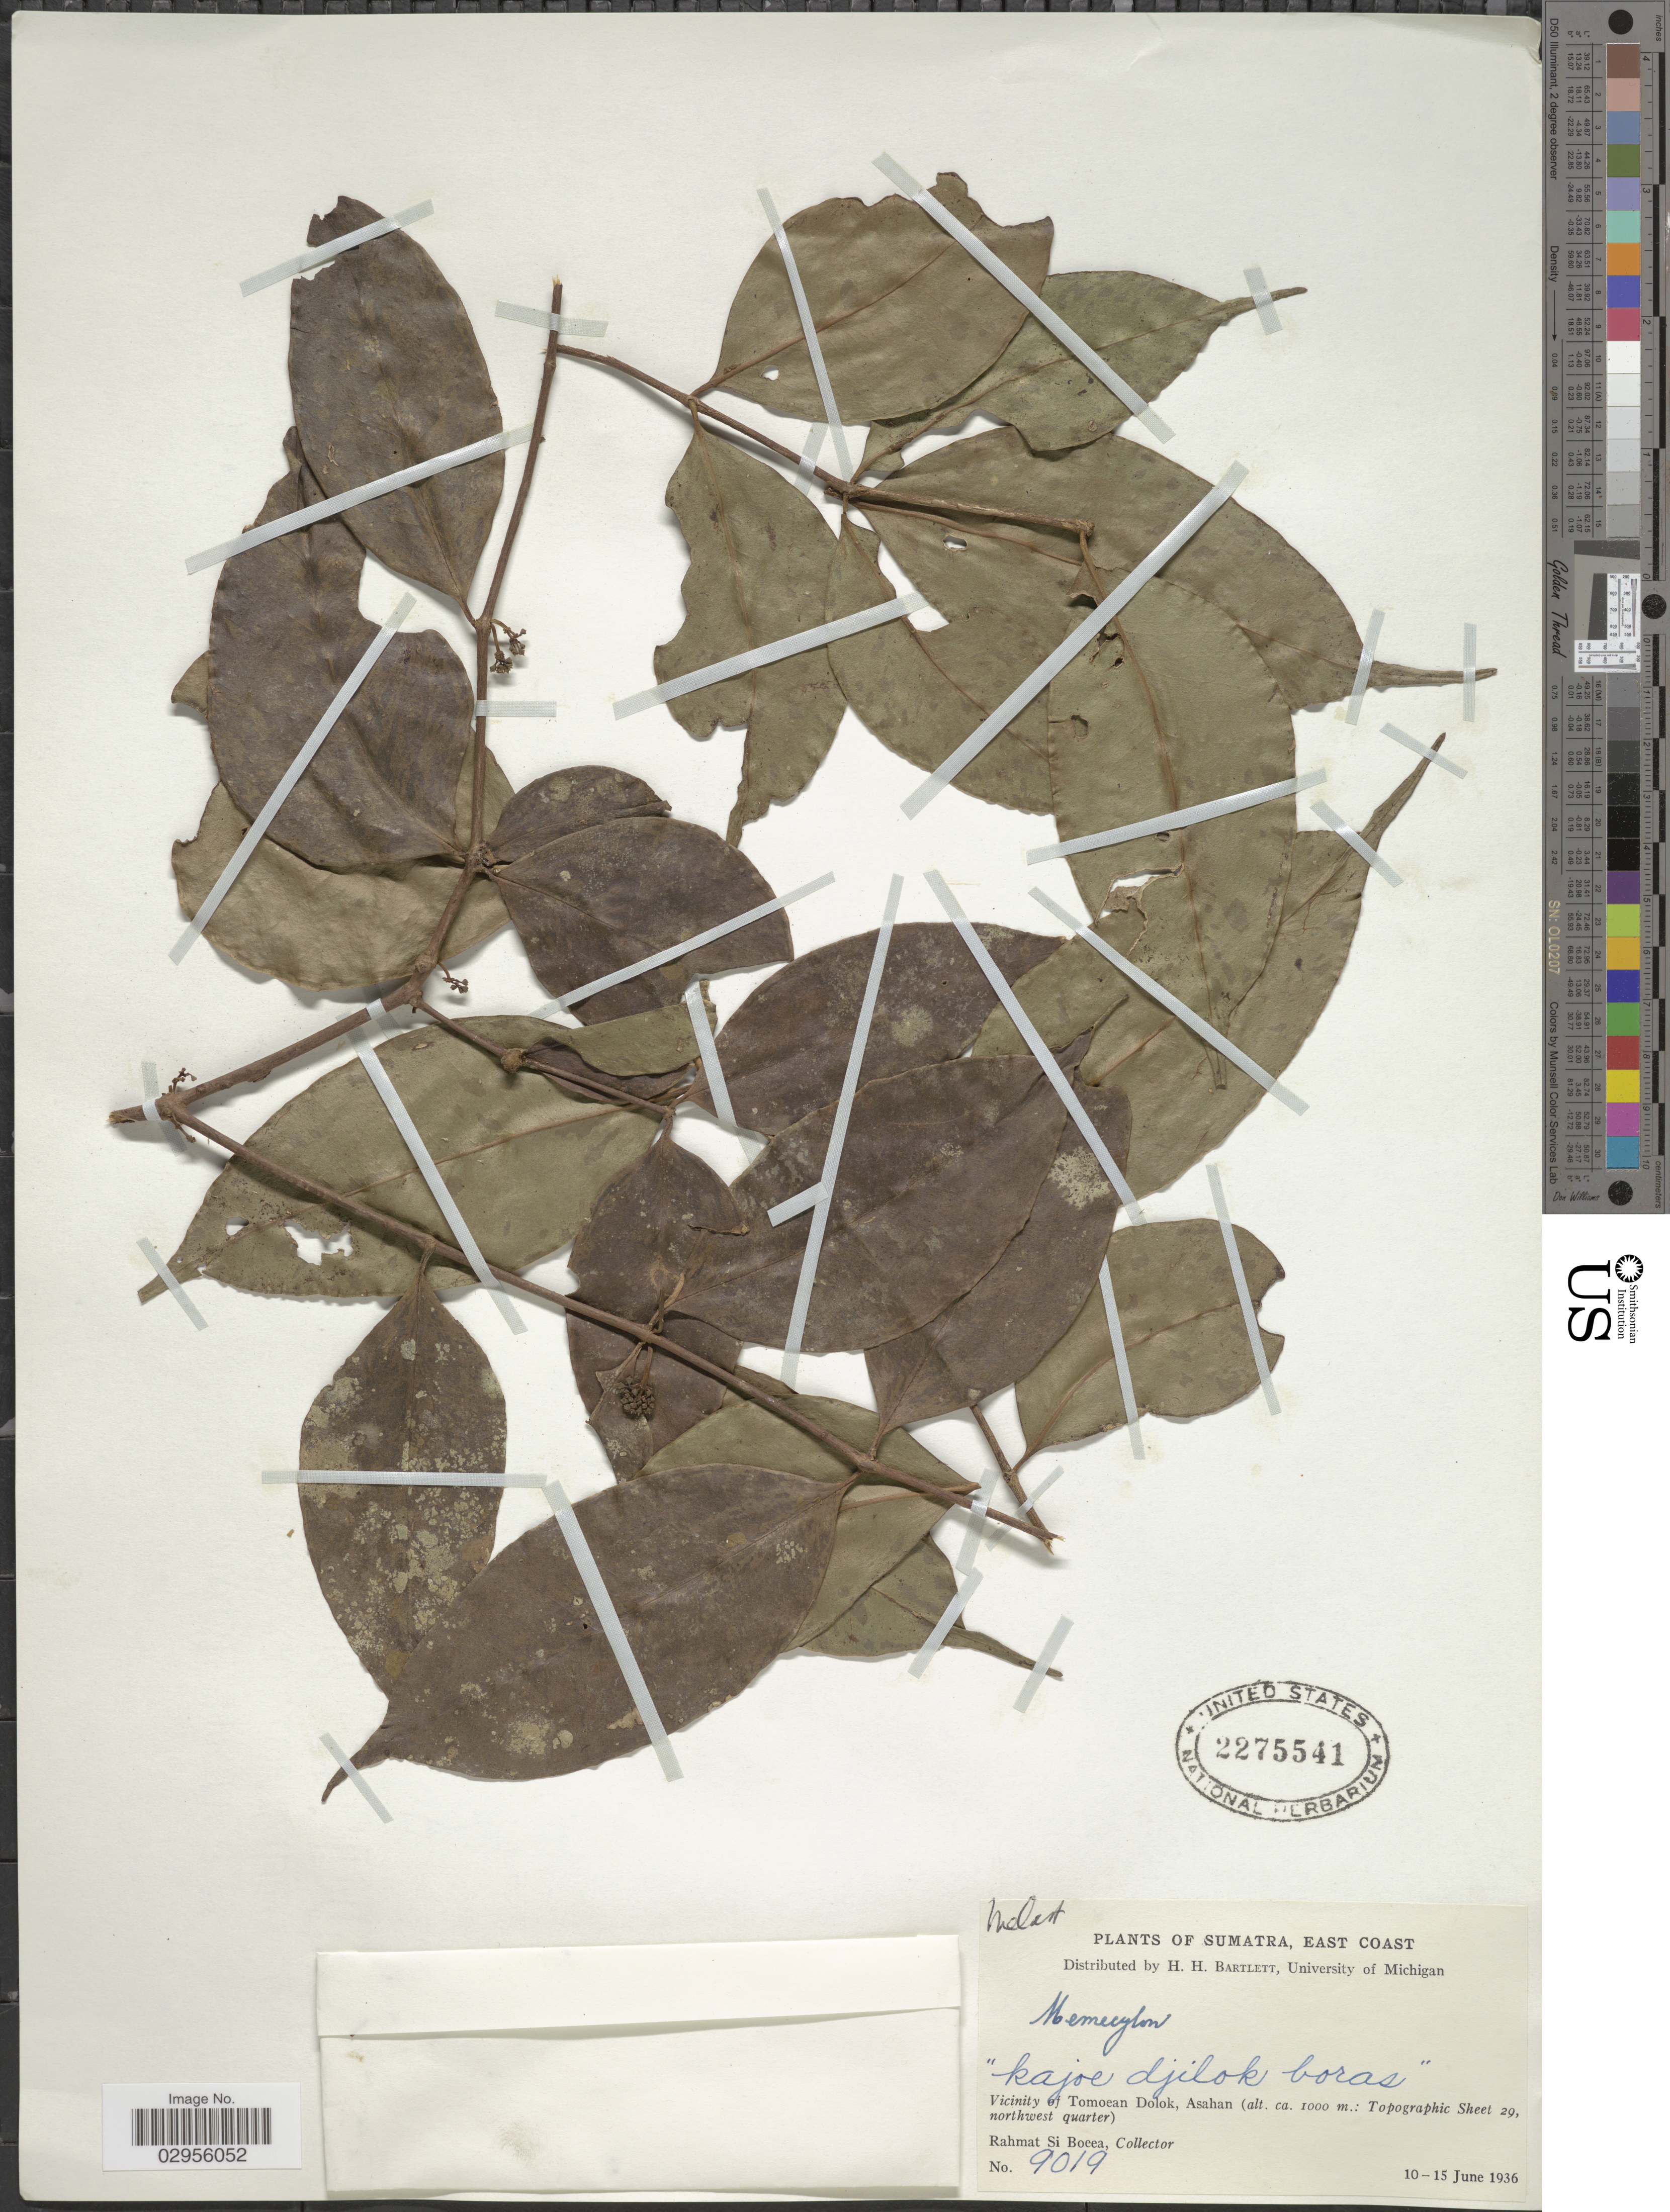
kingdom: Plantae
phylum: Tracheophyta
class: Magnoliopsida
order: Myrtales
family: Melastomataceae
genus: Memecylon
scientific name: Memecylon sp.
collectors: Rahmat Si Boeea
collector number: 9019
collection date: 1936-06-10/1936-06-15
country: Indonesia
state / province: Sumatra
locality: East Coast. Vicinity of Tomoean Dolok, Asahan (Topographic Sheet 29, northwest quarter).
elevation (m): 1000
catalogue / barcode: US 2275541